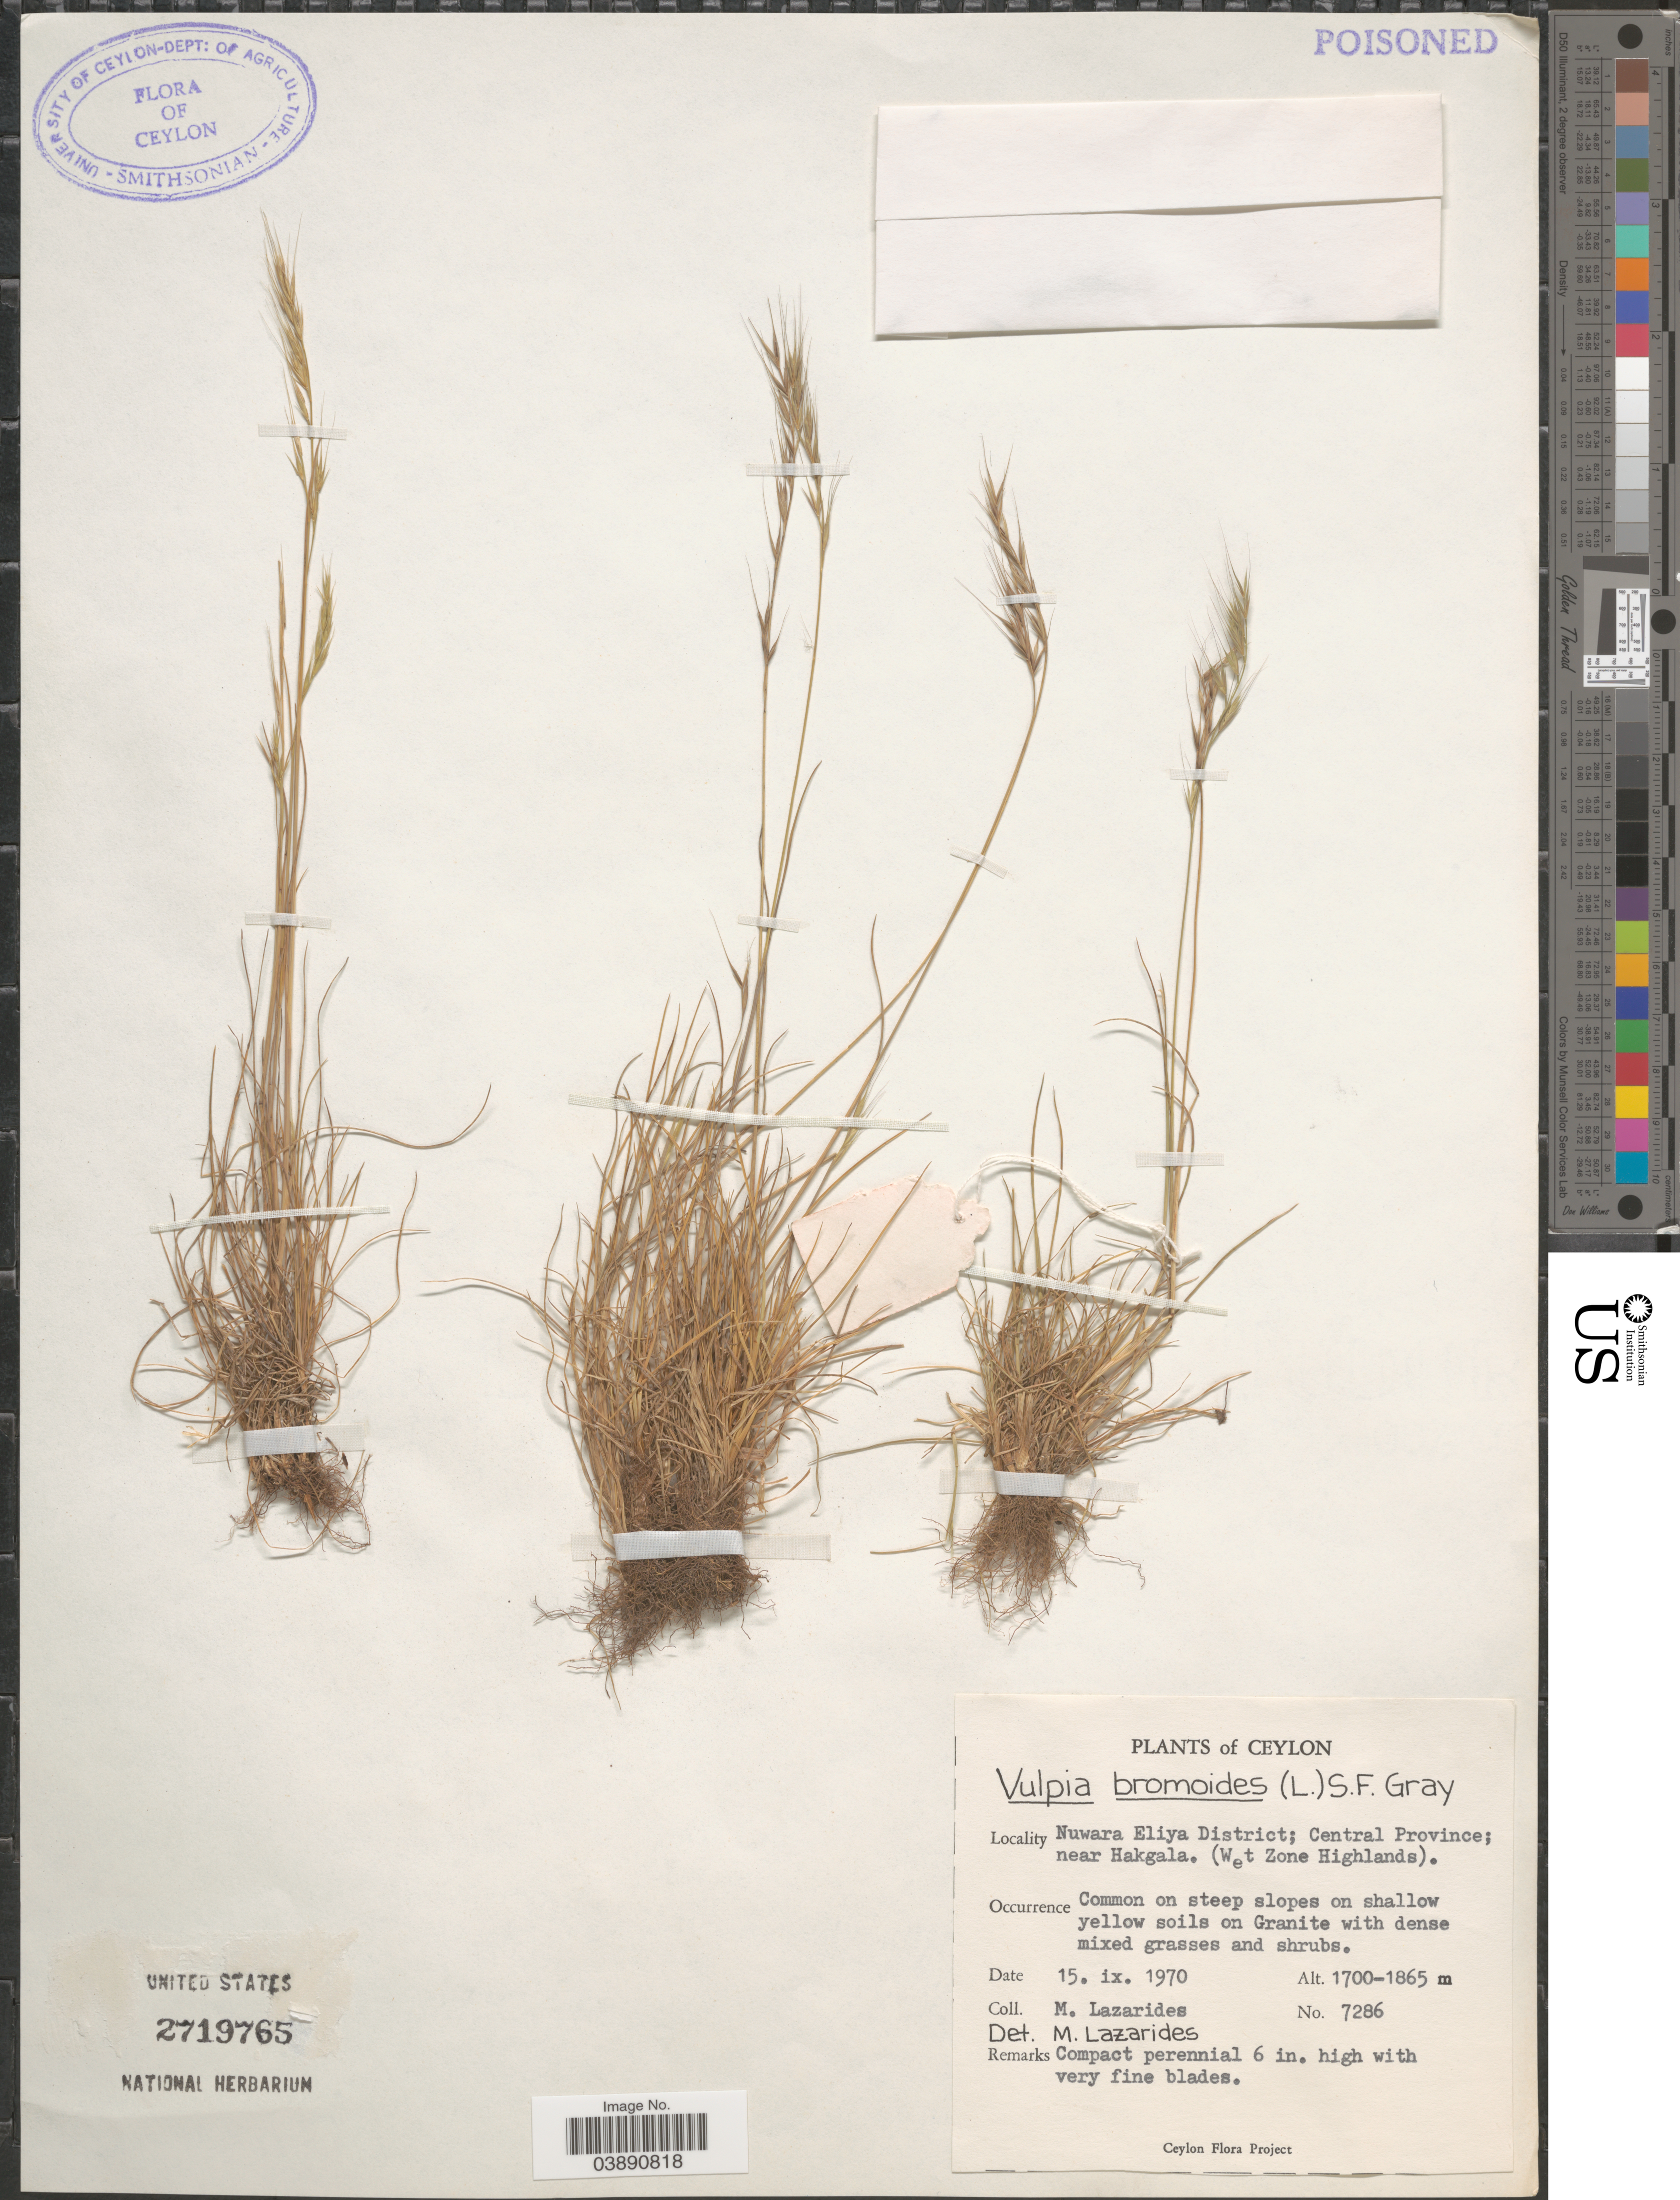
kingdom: Plantae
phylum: Tracheophyta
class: Liliopsida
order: Poales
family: Poaceae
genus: Festuca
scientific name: Festuca bromoides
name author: L.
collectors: M. Lazarides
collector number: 7286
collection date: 1970-09-15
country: Sri Lanka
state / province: Central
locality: Ceylon. Nuwara Eliya District; Central Province; near Hakgala. (Wet Zone Highlands).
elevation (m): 1700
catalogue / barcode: US 2719765